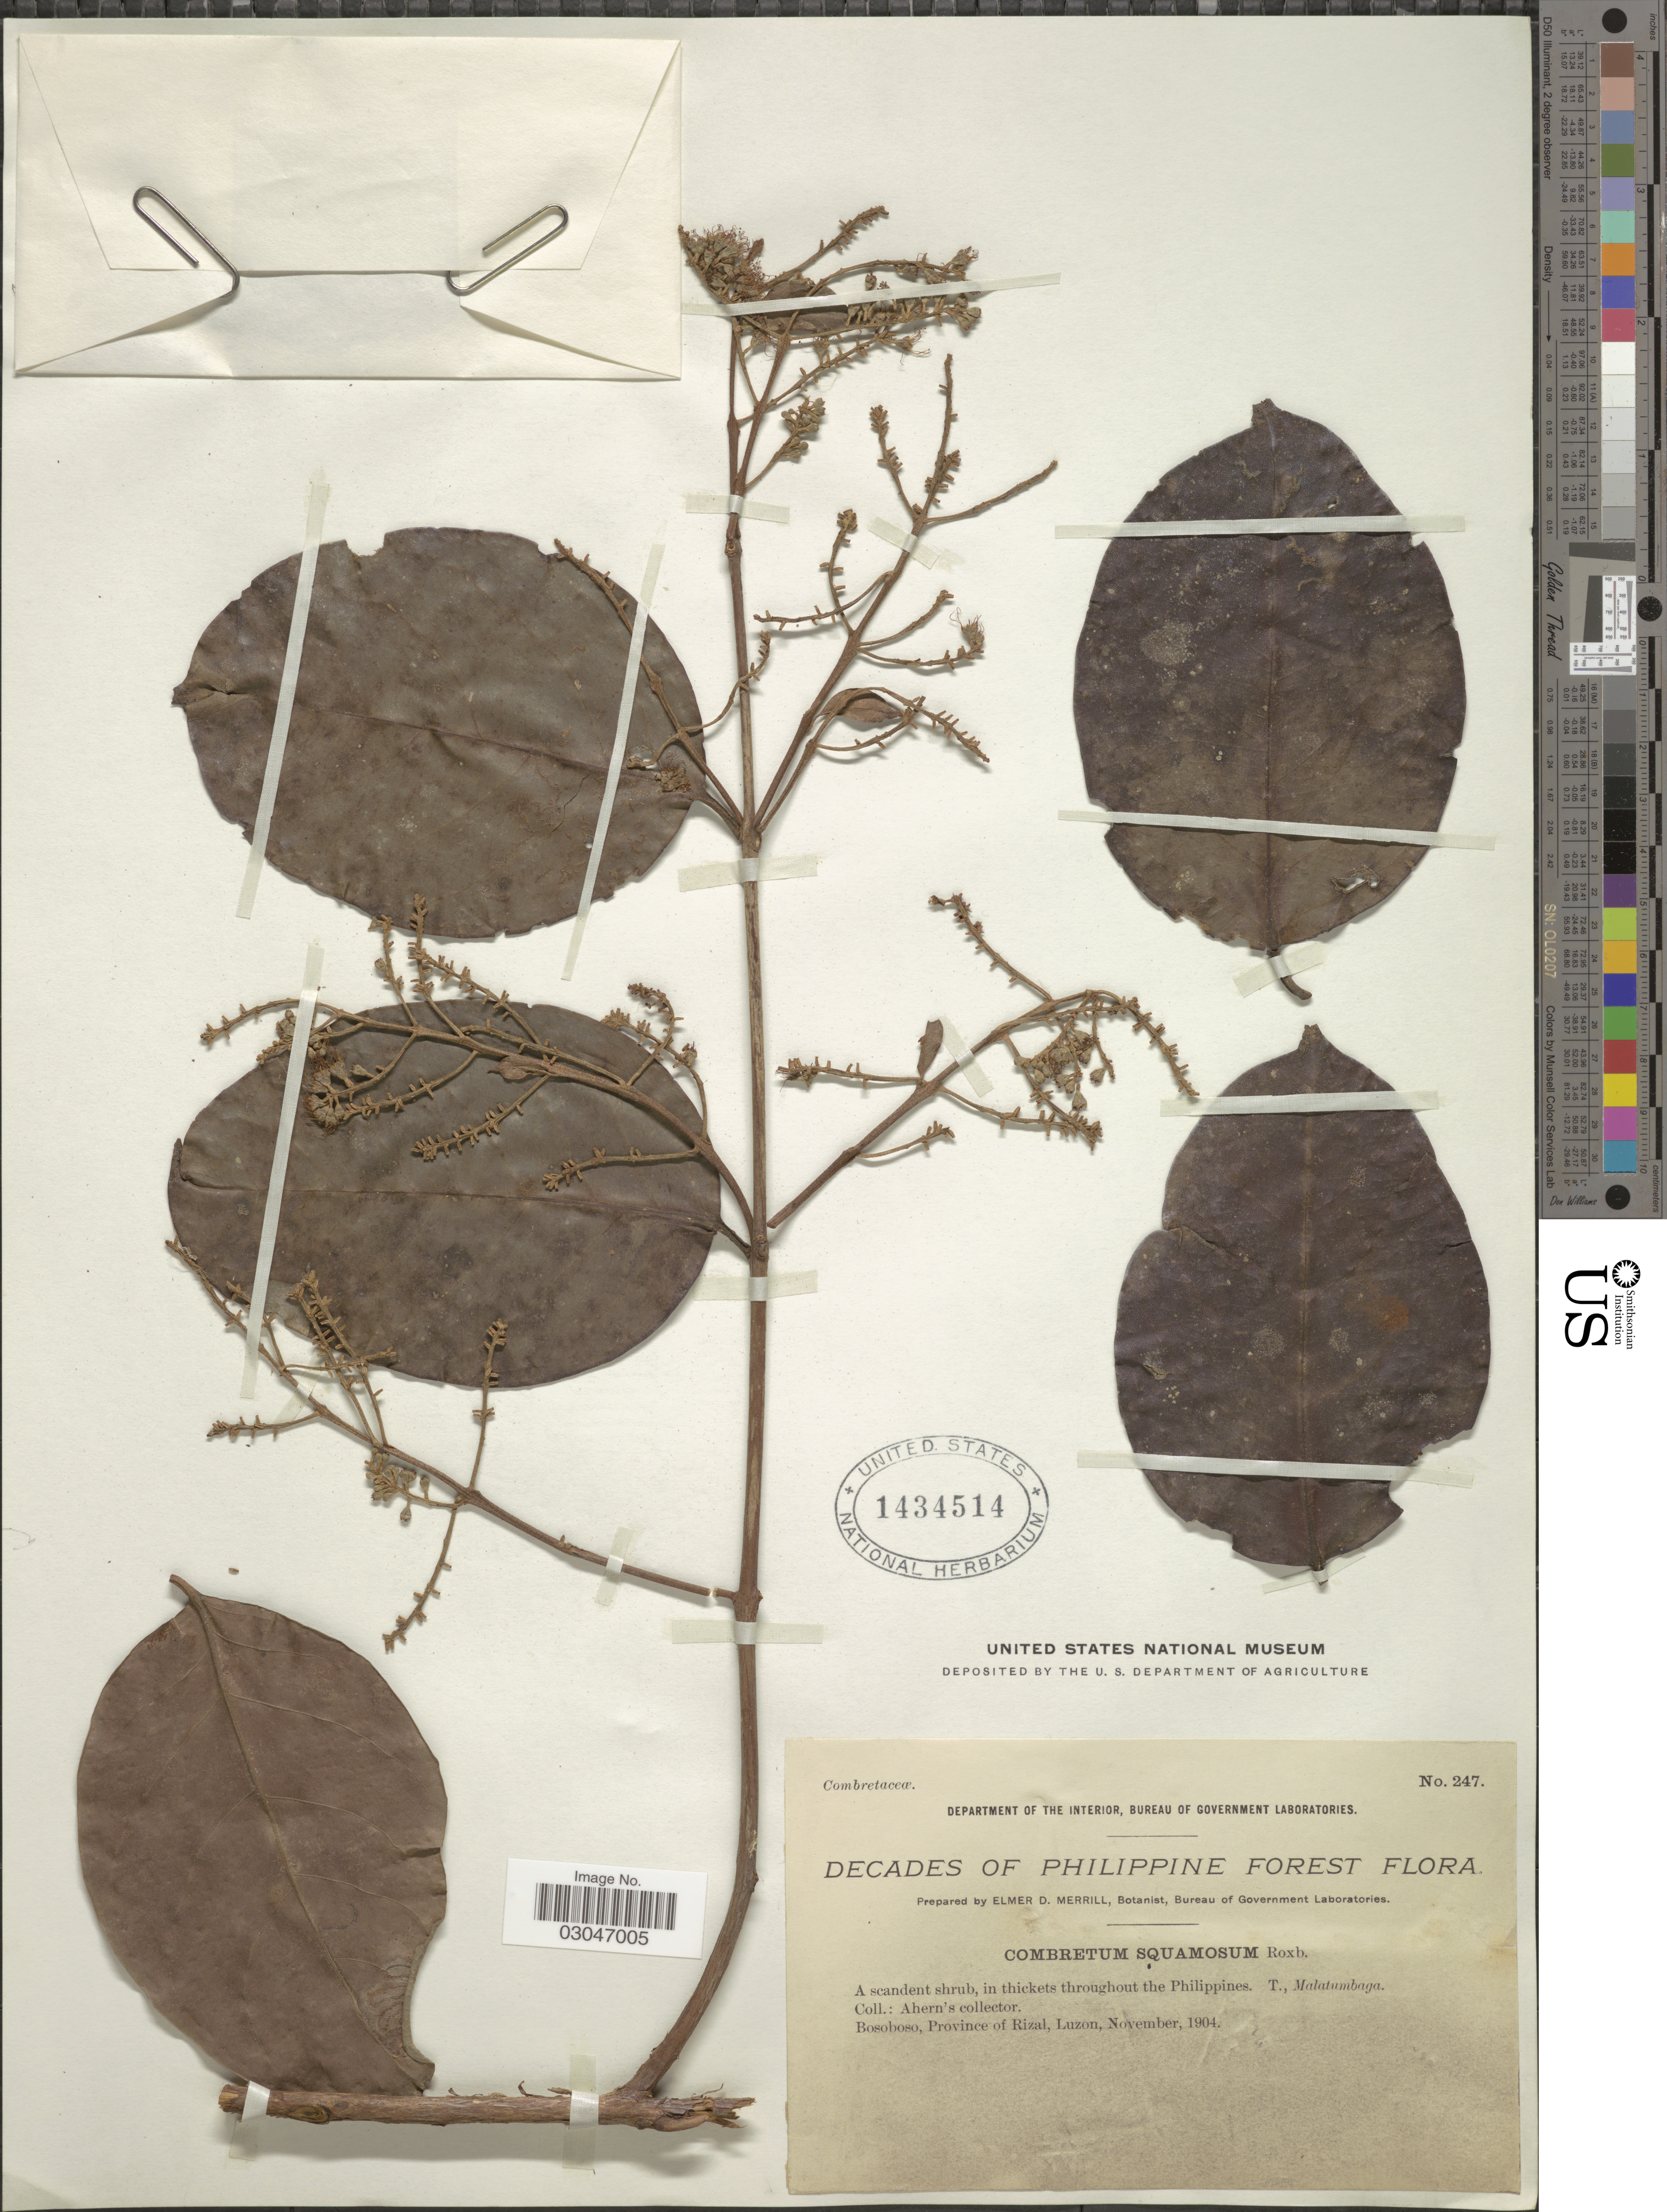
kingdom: Plantae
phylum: Tracheophyta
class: Magnoliopsida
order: Myrtales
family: Combretaceae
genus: Combretum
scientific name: Combretum squamosum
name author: Roxb.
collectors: Ahern's collector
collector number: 247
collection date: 1904-11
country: Philippines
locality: T., Malatumbaya. Bosoboso, Province of Rizal, Luzon.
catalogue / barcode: US 1434514